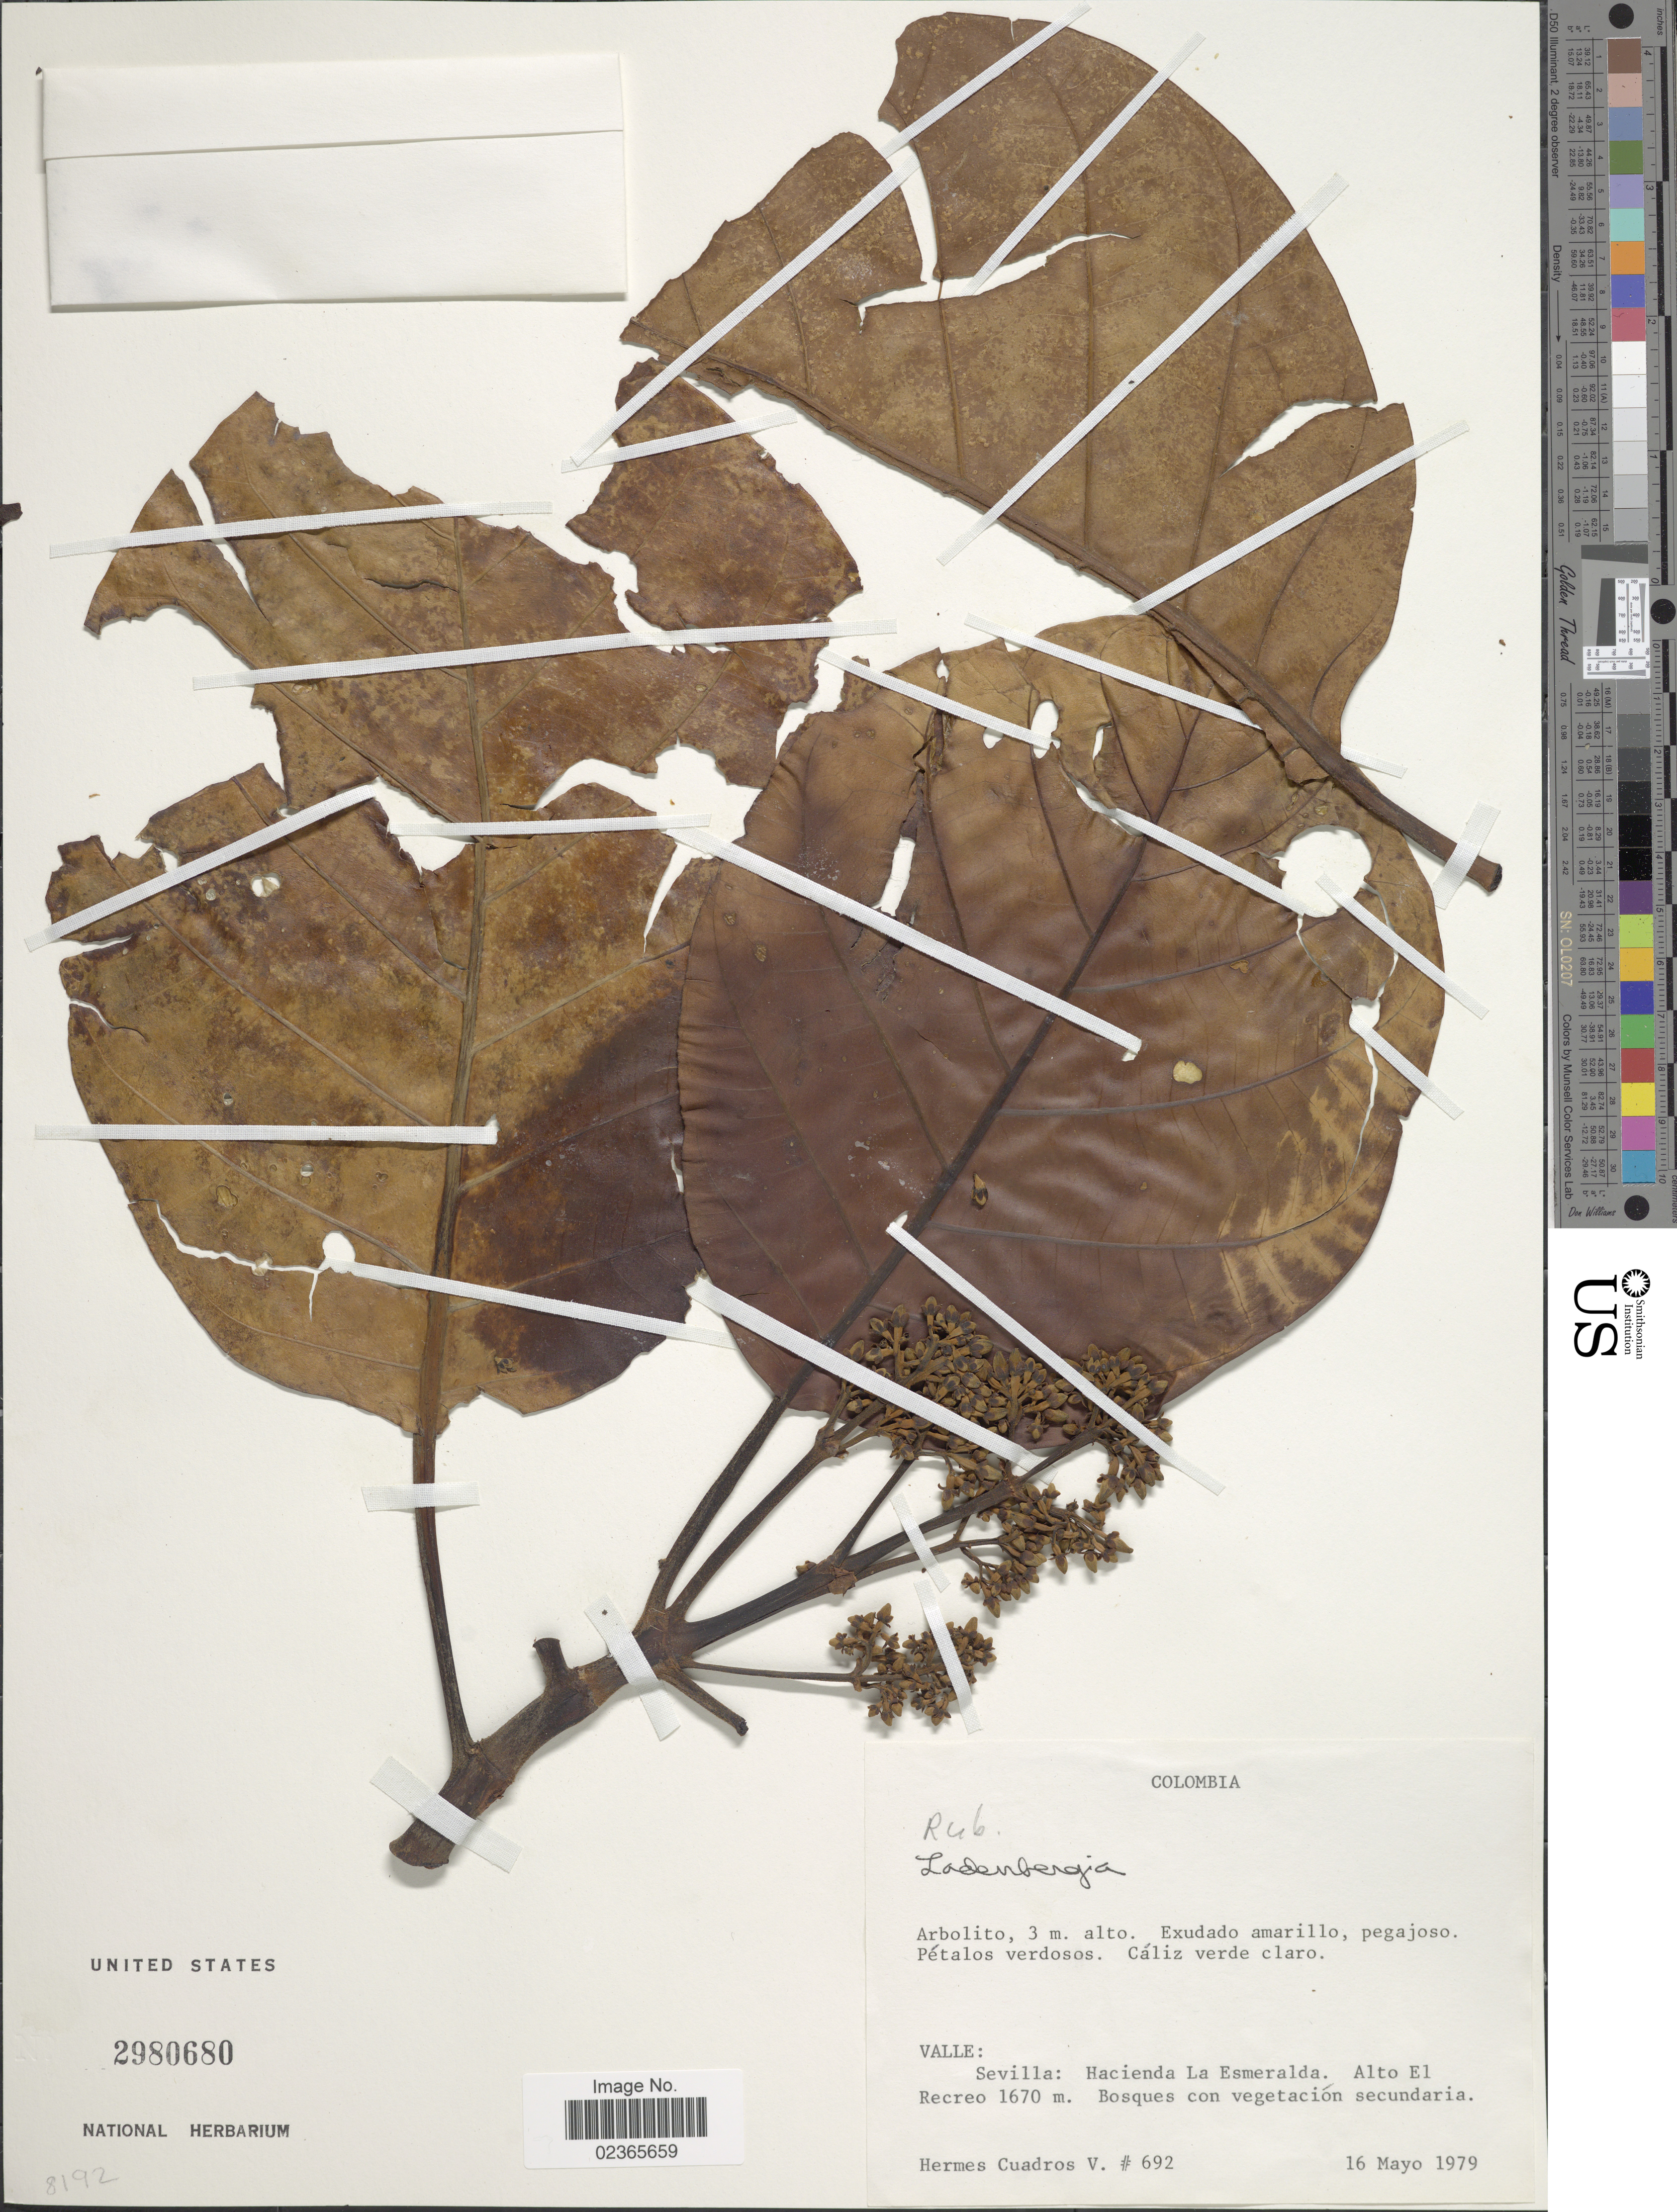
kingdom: Plantae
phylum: Tracheophyta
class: Magnoliopsida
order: Gentianales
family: Rubiaceae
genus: Ladenbergia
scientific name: Ladenbergia sp.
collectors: H. Cuadros V.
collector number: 692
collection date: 1979-05-16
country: Colombia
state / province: Valle del Cauca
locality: Valle: Sevilla: Hacienda La Esmeralda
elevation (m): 1670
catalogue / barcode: US 2980680